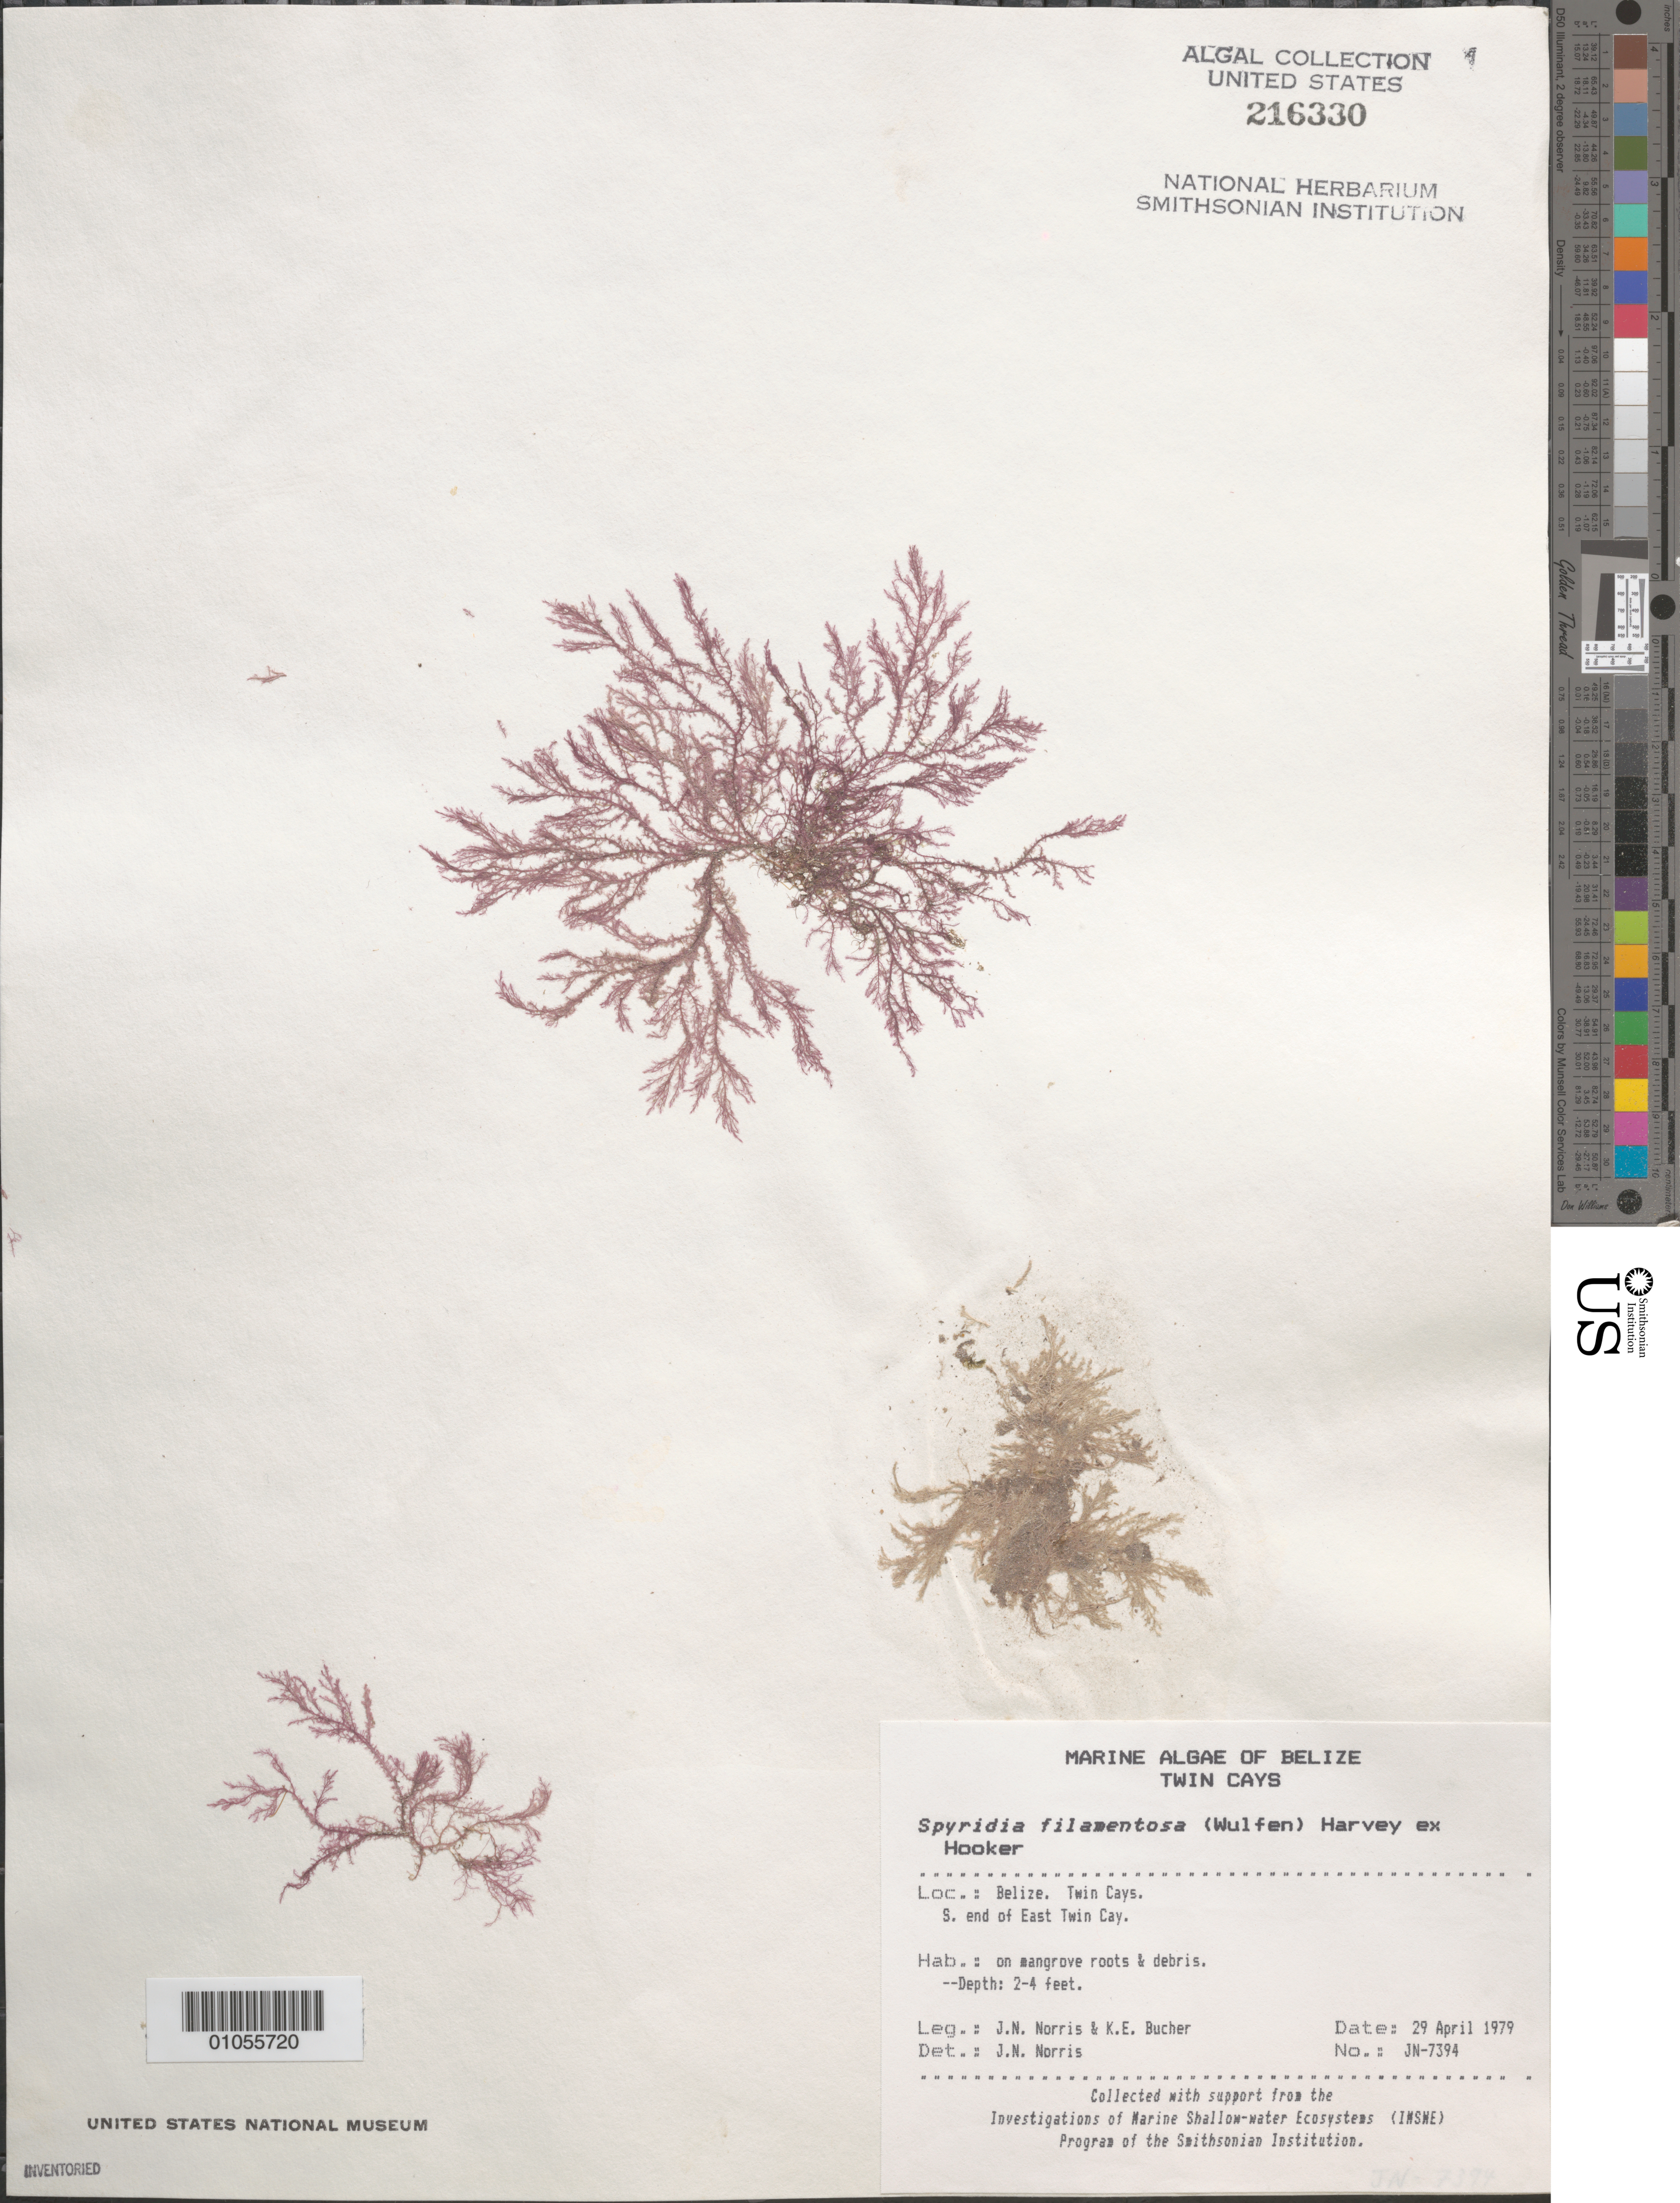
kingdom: Plantae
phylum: Rhodophyta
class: Florideophyceae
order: Ceramiales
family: Spyridiaceae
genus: Spyridia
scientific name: Spyridia filamentosa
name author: (Wulfen) Harv.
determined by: Norris, James N.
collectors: J. N. Norris & K. E. Bucher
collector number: JN-7394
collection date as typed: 29 Apr 1979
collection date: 1979-04-29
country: Belize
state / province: Stann Creek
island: East Twin Cay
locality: South end of East Twin Cay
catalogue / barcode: US 216330